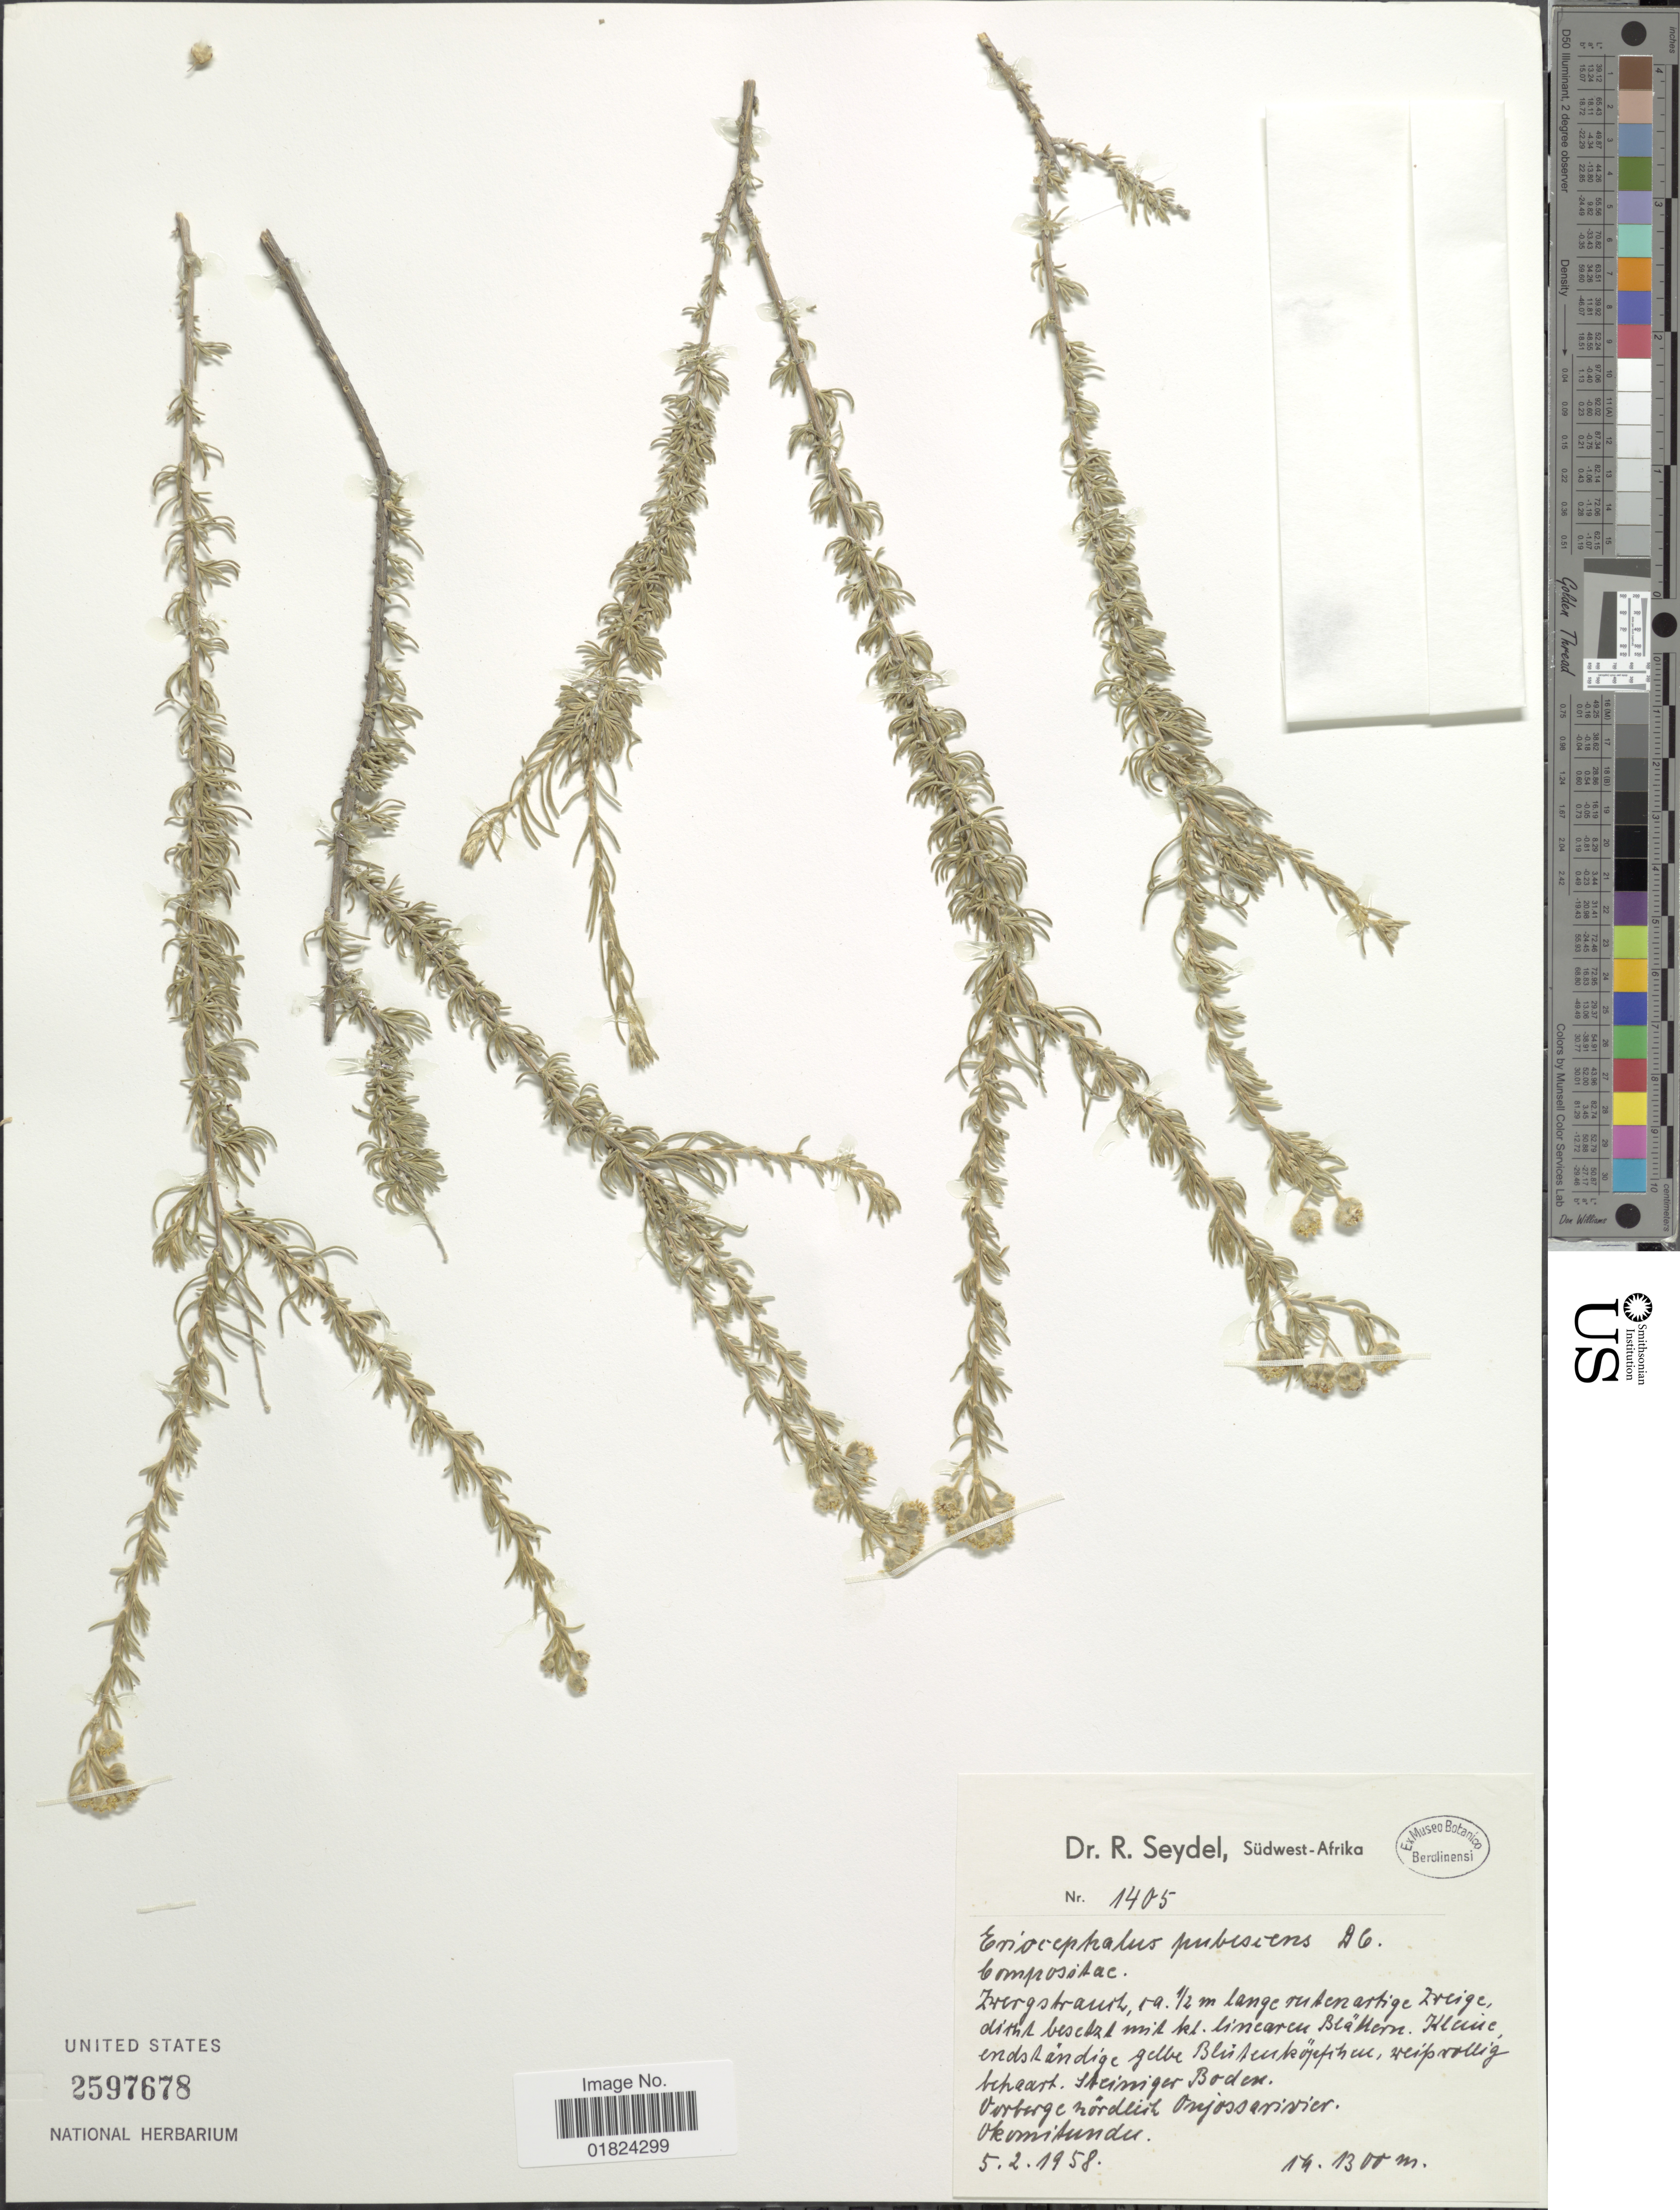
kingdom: Plantae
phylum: Tracheophyta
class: Magnoliopsida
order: Asterales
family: Asteraceae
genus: Eriocephalus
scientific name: Eriocephalus pubescens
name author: DC.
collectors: R. Seydel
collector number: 1405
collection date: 1958-02-05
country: Namibia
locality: Vorberge nördlich Onjossarivier. Okomitundu, Sudwest Africa [Southwest Africa]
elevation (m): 1300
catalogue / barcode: US 2597678